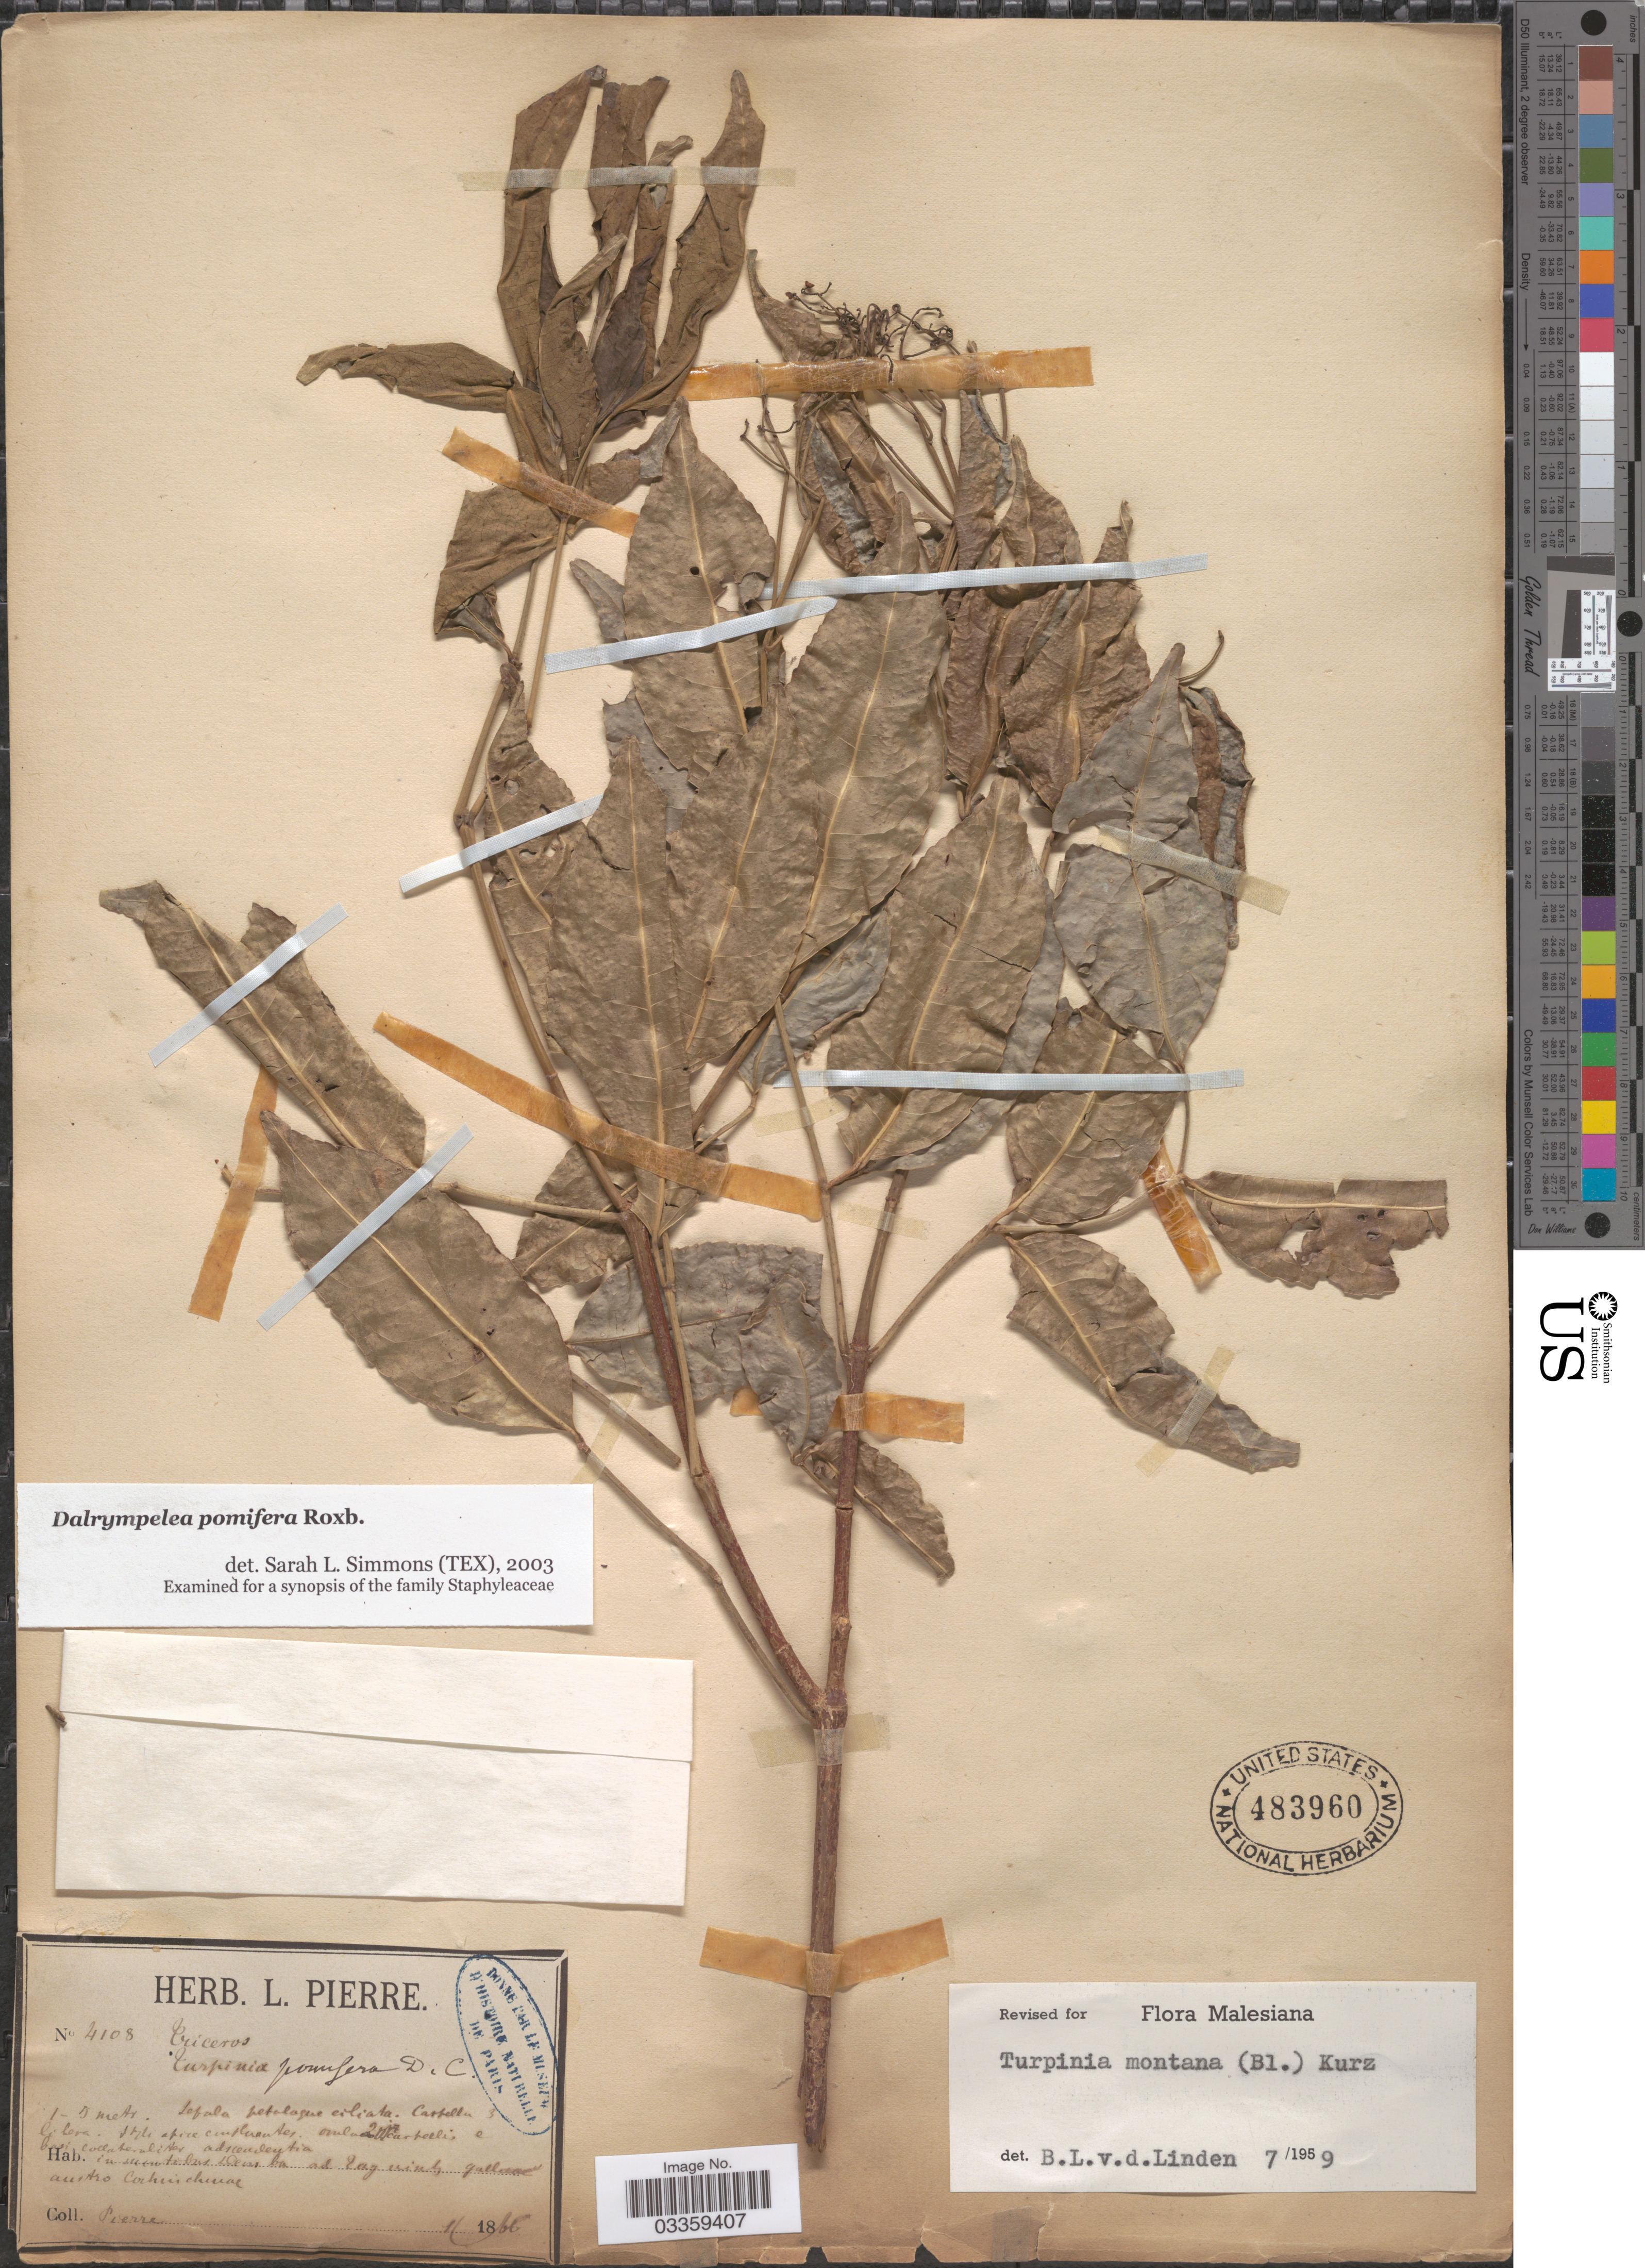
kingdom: Plantae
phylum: Tracheophyta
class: Magnoliopsida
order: Crossosomatales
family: Staphyleaceae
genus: Dalrympelea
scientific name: Dalrympelea pomifera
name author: Roxb.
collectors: L. Pierre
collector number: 4108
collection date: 1866-11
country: Vietnam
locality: In montibus Deon ba ad Tay ninh gallicae austro Cochinchinae [On Deon Ba mountain at Tay Ninh, south French Cochinchina]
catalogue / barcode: US 483960